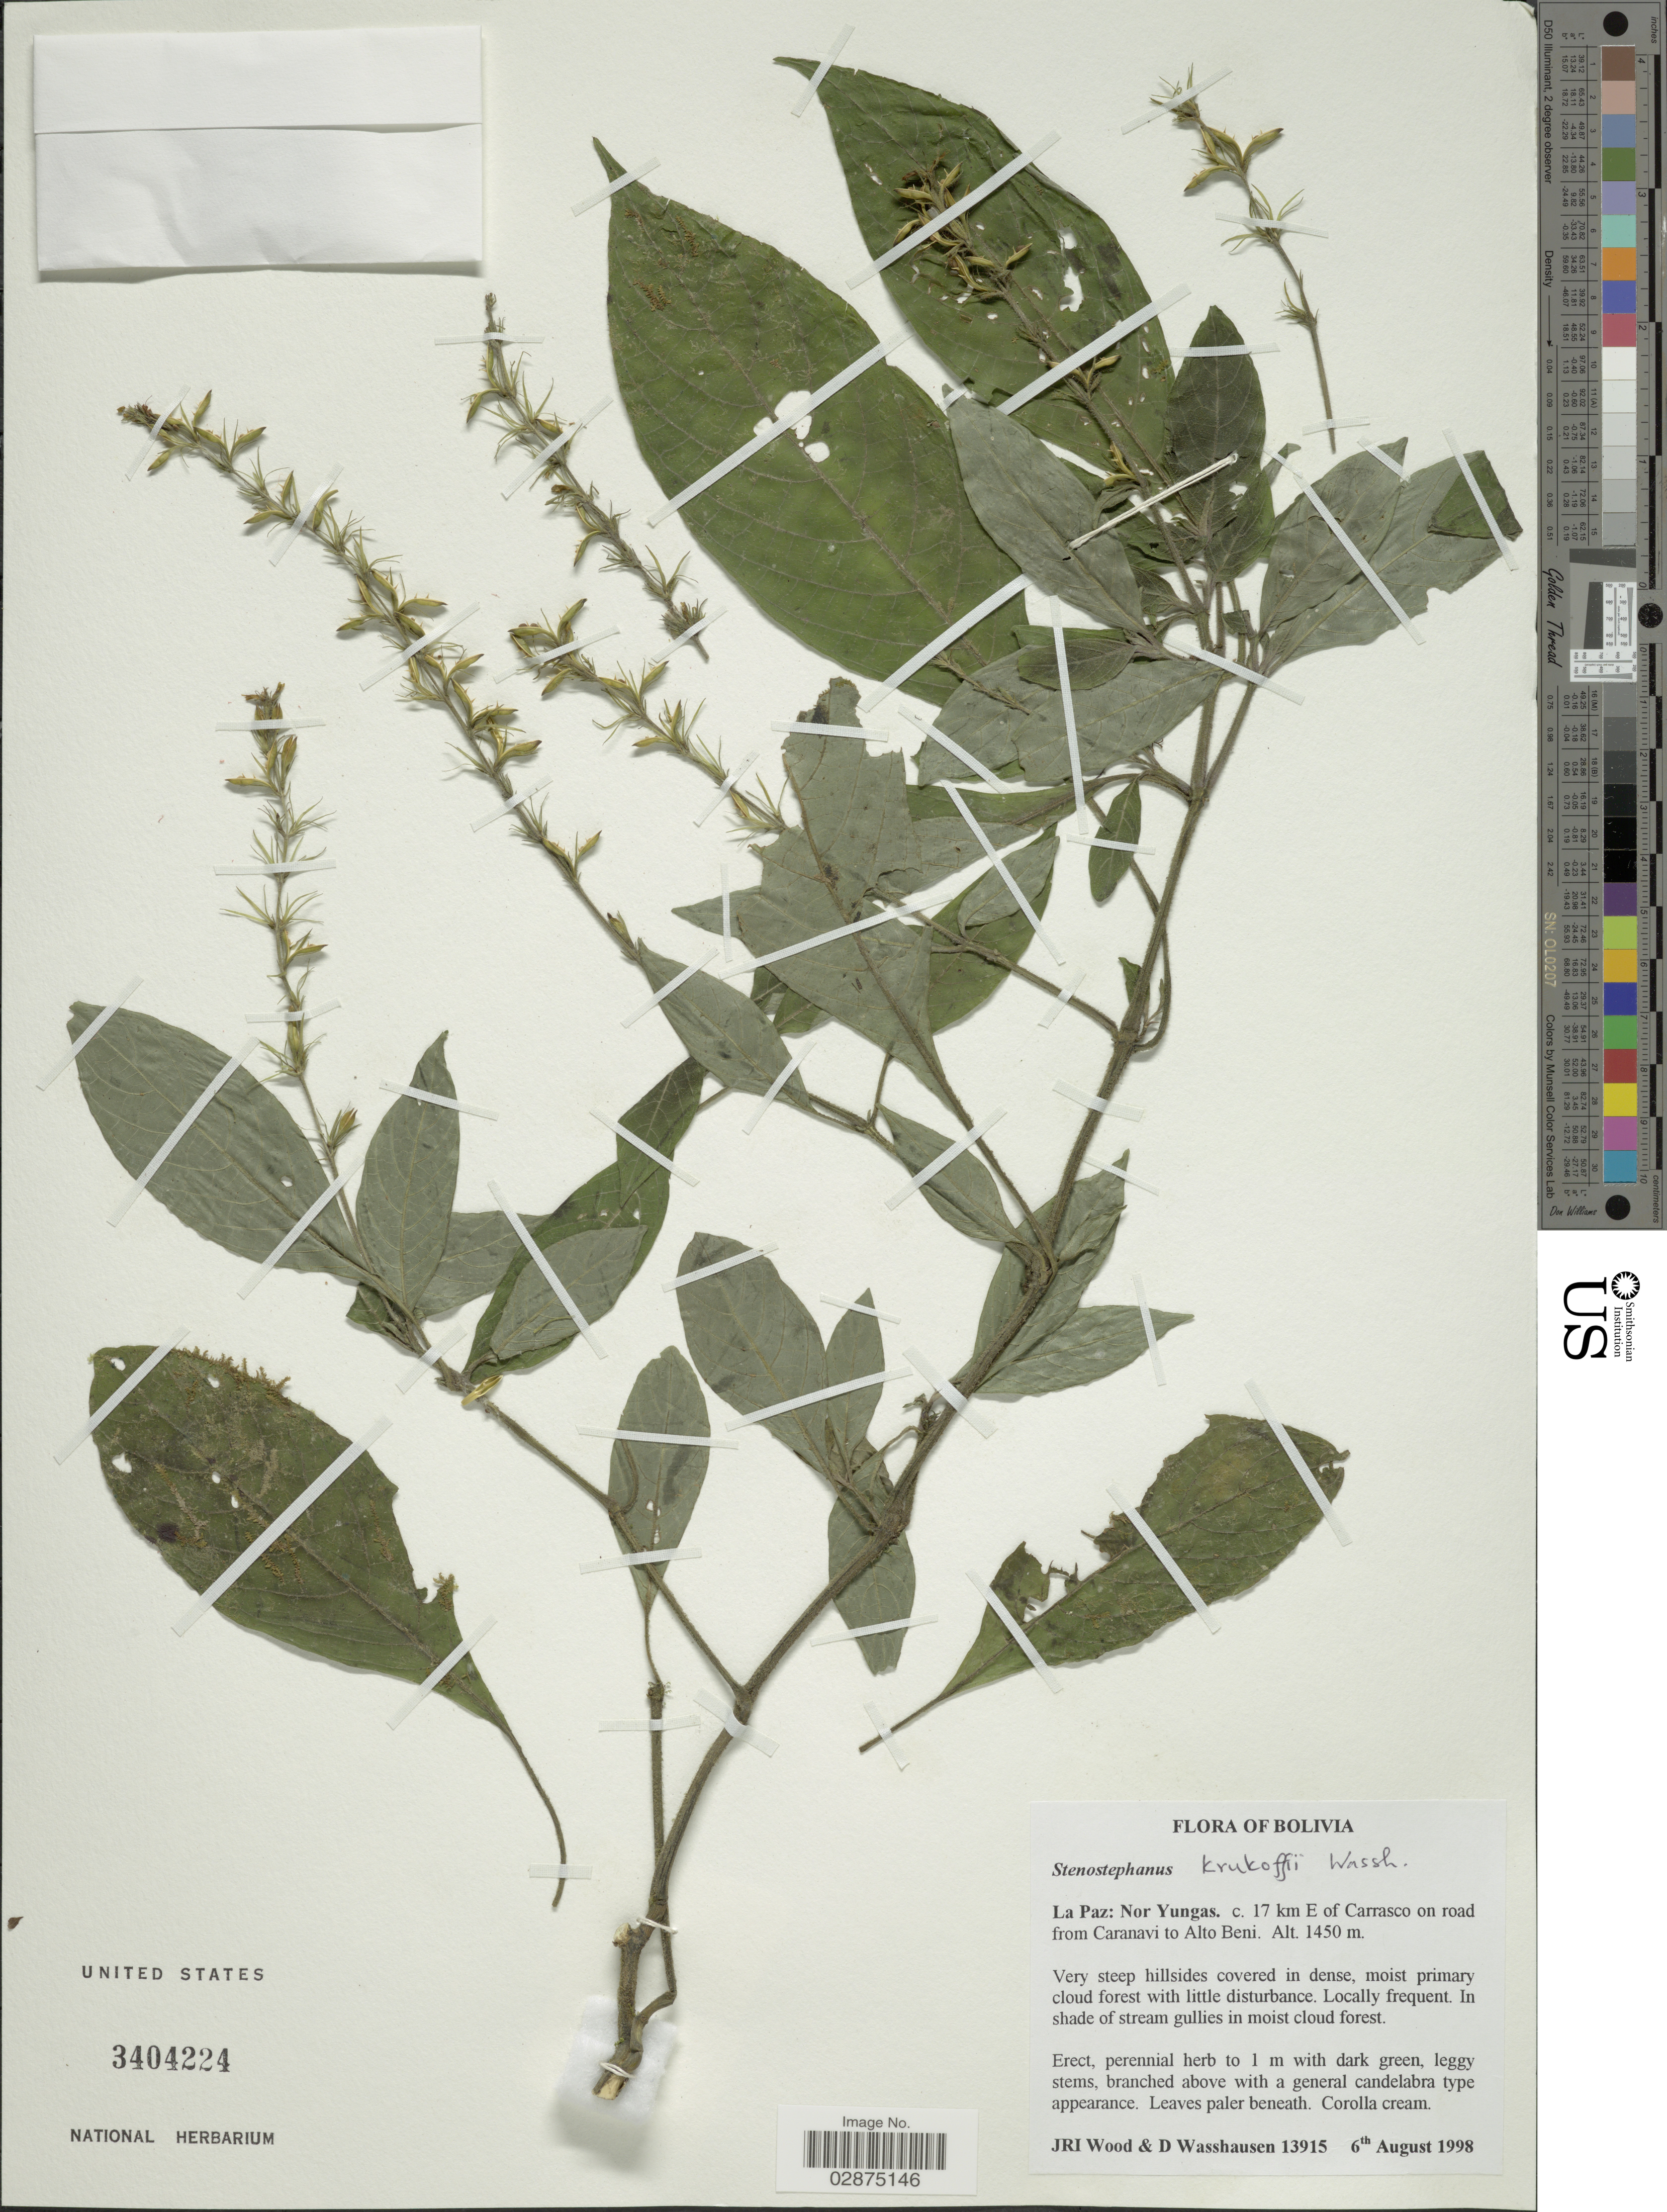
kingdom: Plantae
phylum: Tracheophyta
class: Magnoliopsida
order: Lamiales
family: Acanthaceae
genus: Stenostephanus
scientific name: Stenostephanus krukoffii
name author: Wassh.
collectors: J. R. I. Wood & D. C. Wasshausen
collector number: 13915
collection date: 1998-08-06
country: Bolivia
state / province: La Paz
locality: Nor Yungas. c. 17 km E of Carrasco on road from Caranavi to Alto Beni.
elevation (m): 1450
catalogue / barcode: US 3404224